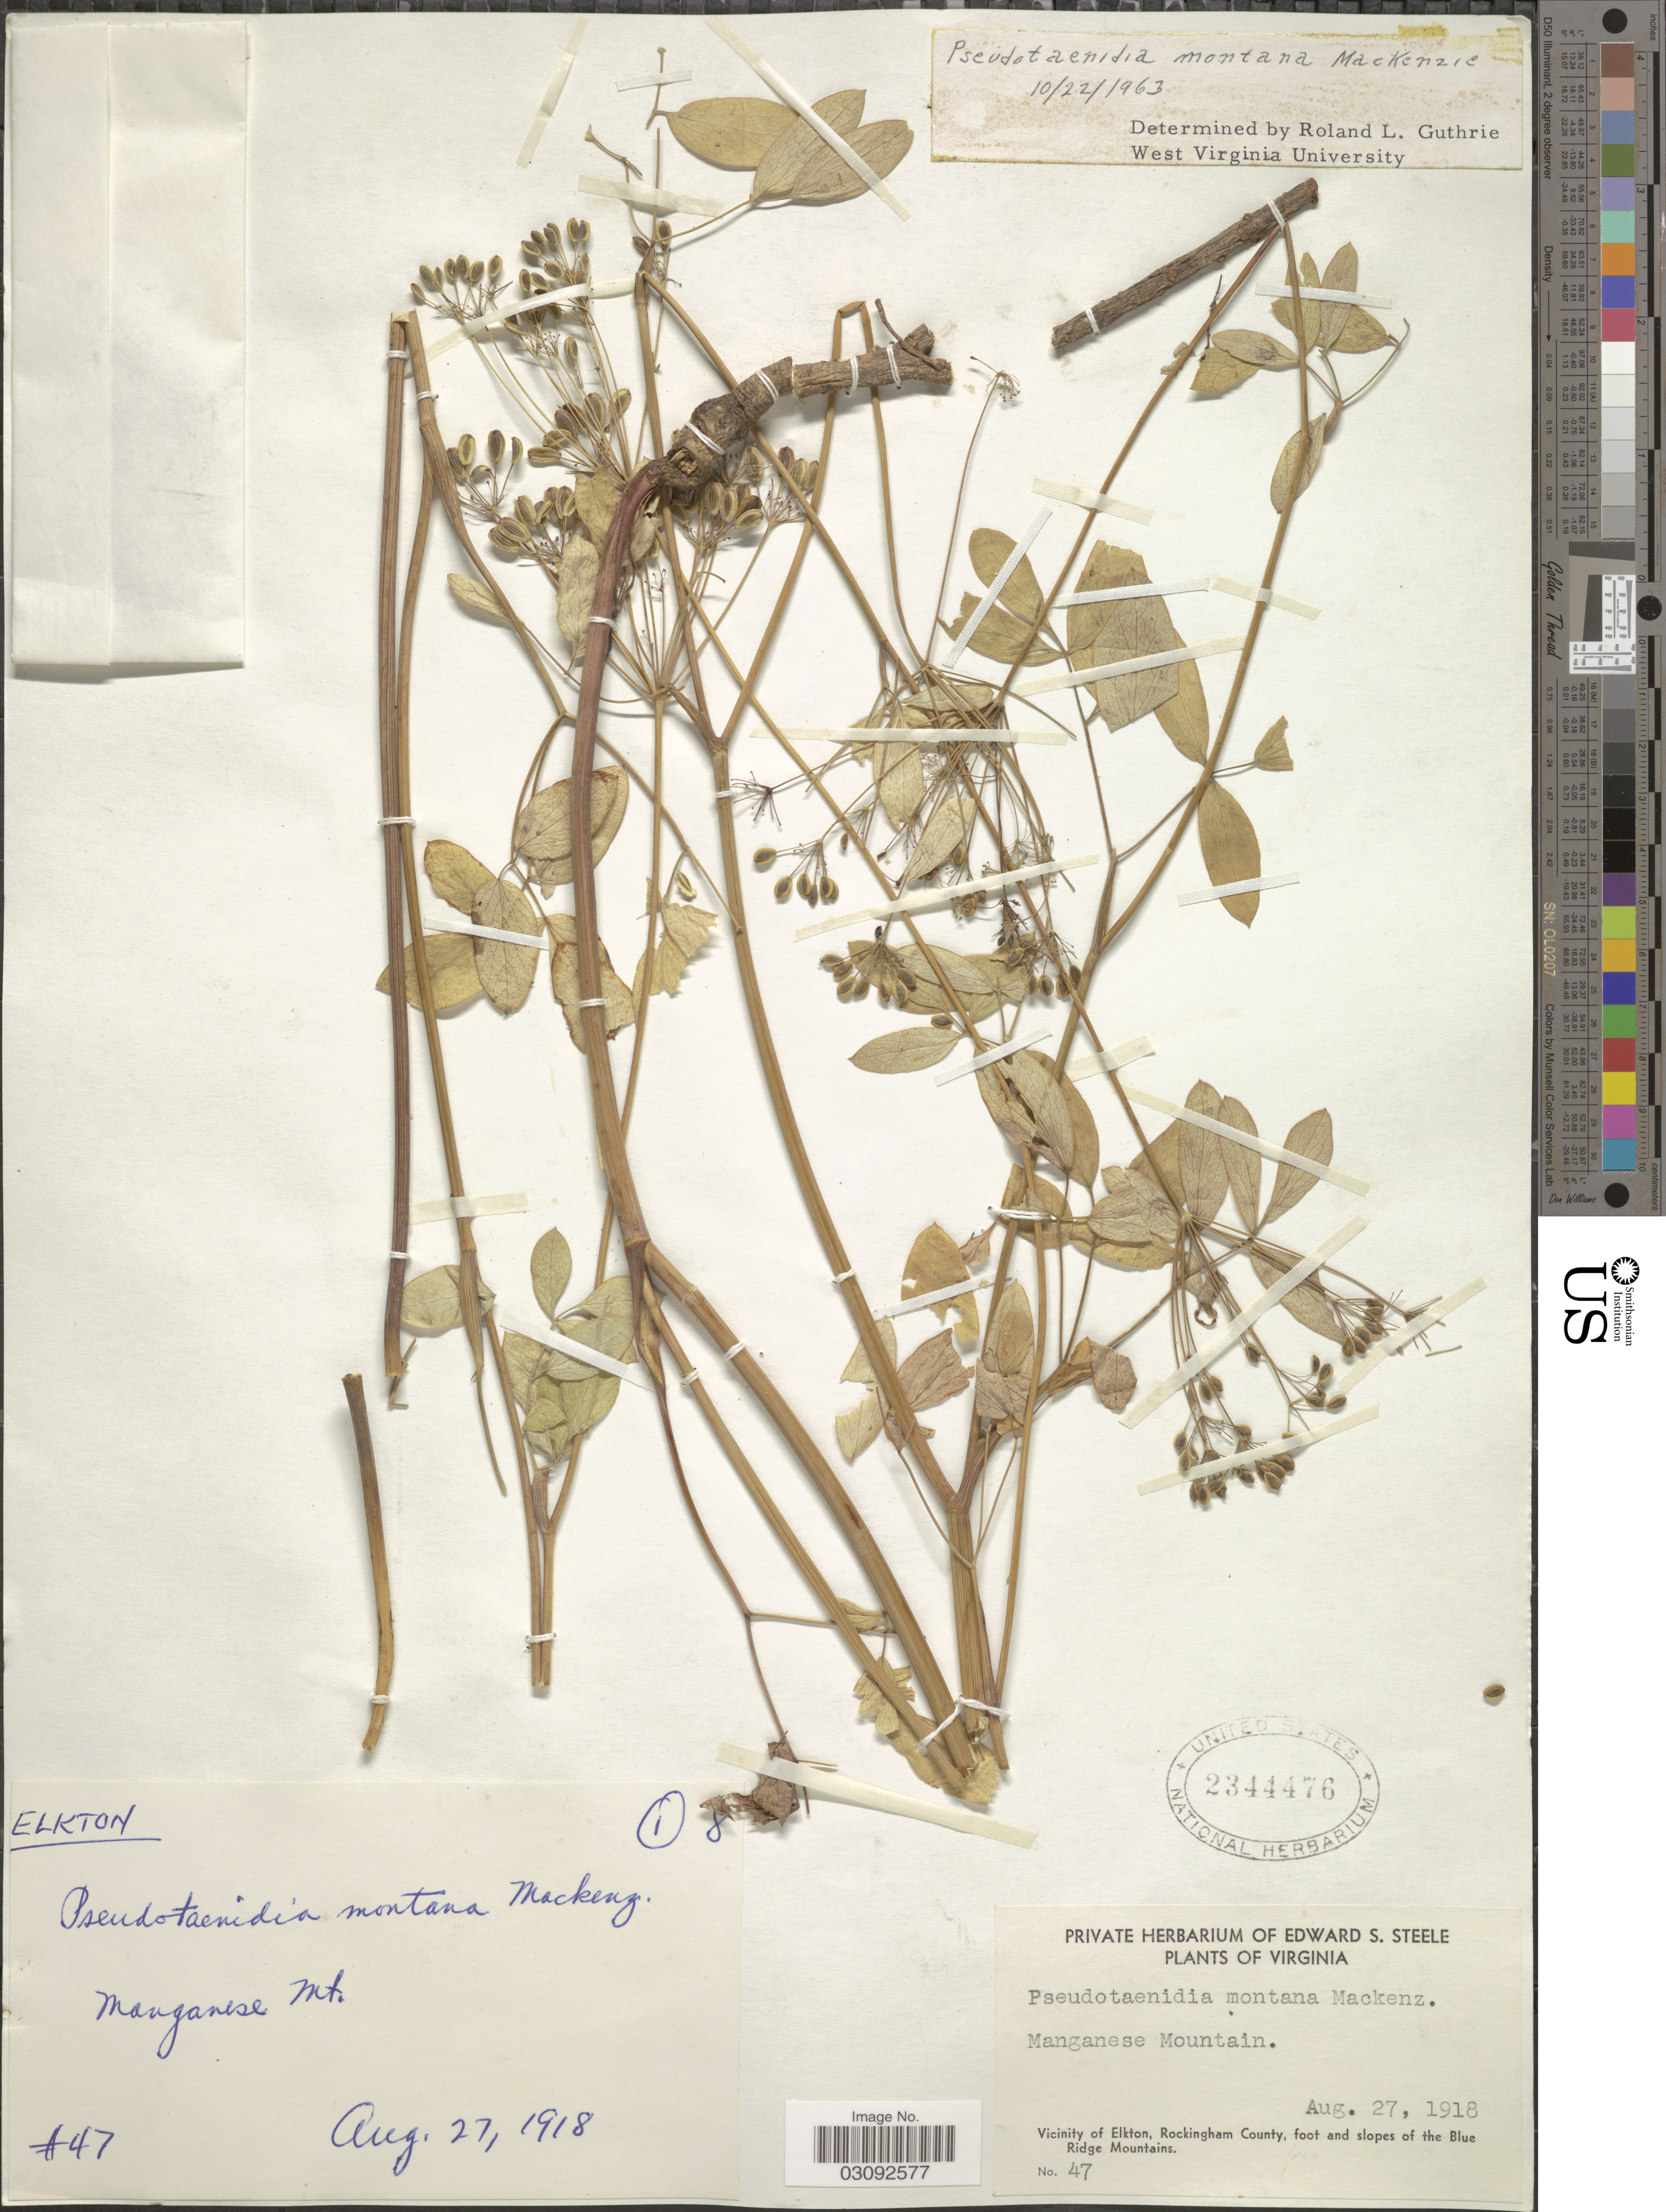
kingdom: Plantae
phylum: Tracheophyta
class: Magnoliopsida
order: Apiales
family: Apiaceae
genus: Pseudotaenidia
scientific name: Pseudotaenidia montana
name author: Mack.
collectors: ex herb. Edward S. Steele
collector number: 47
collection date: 1918-08-27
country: United States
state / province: Virginia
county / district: Rockingham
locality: Manganese Mountain. Vicinity of Elkton, Rockingham Coutny, foot and slopes of the Blue Ridge Mountains.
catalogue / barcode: US 2344476